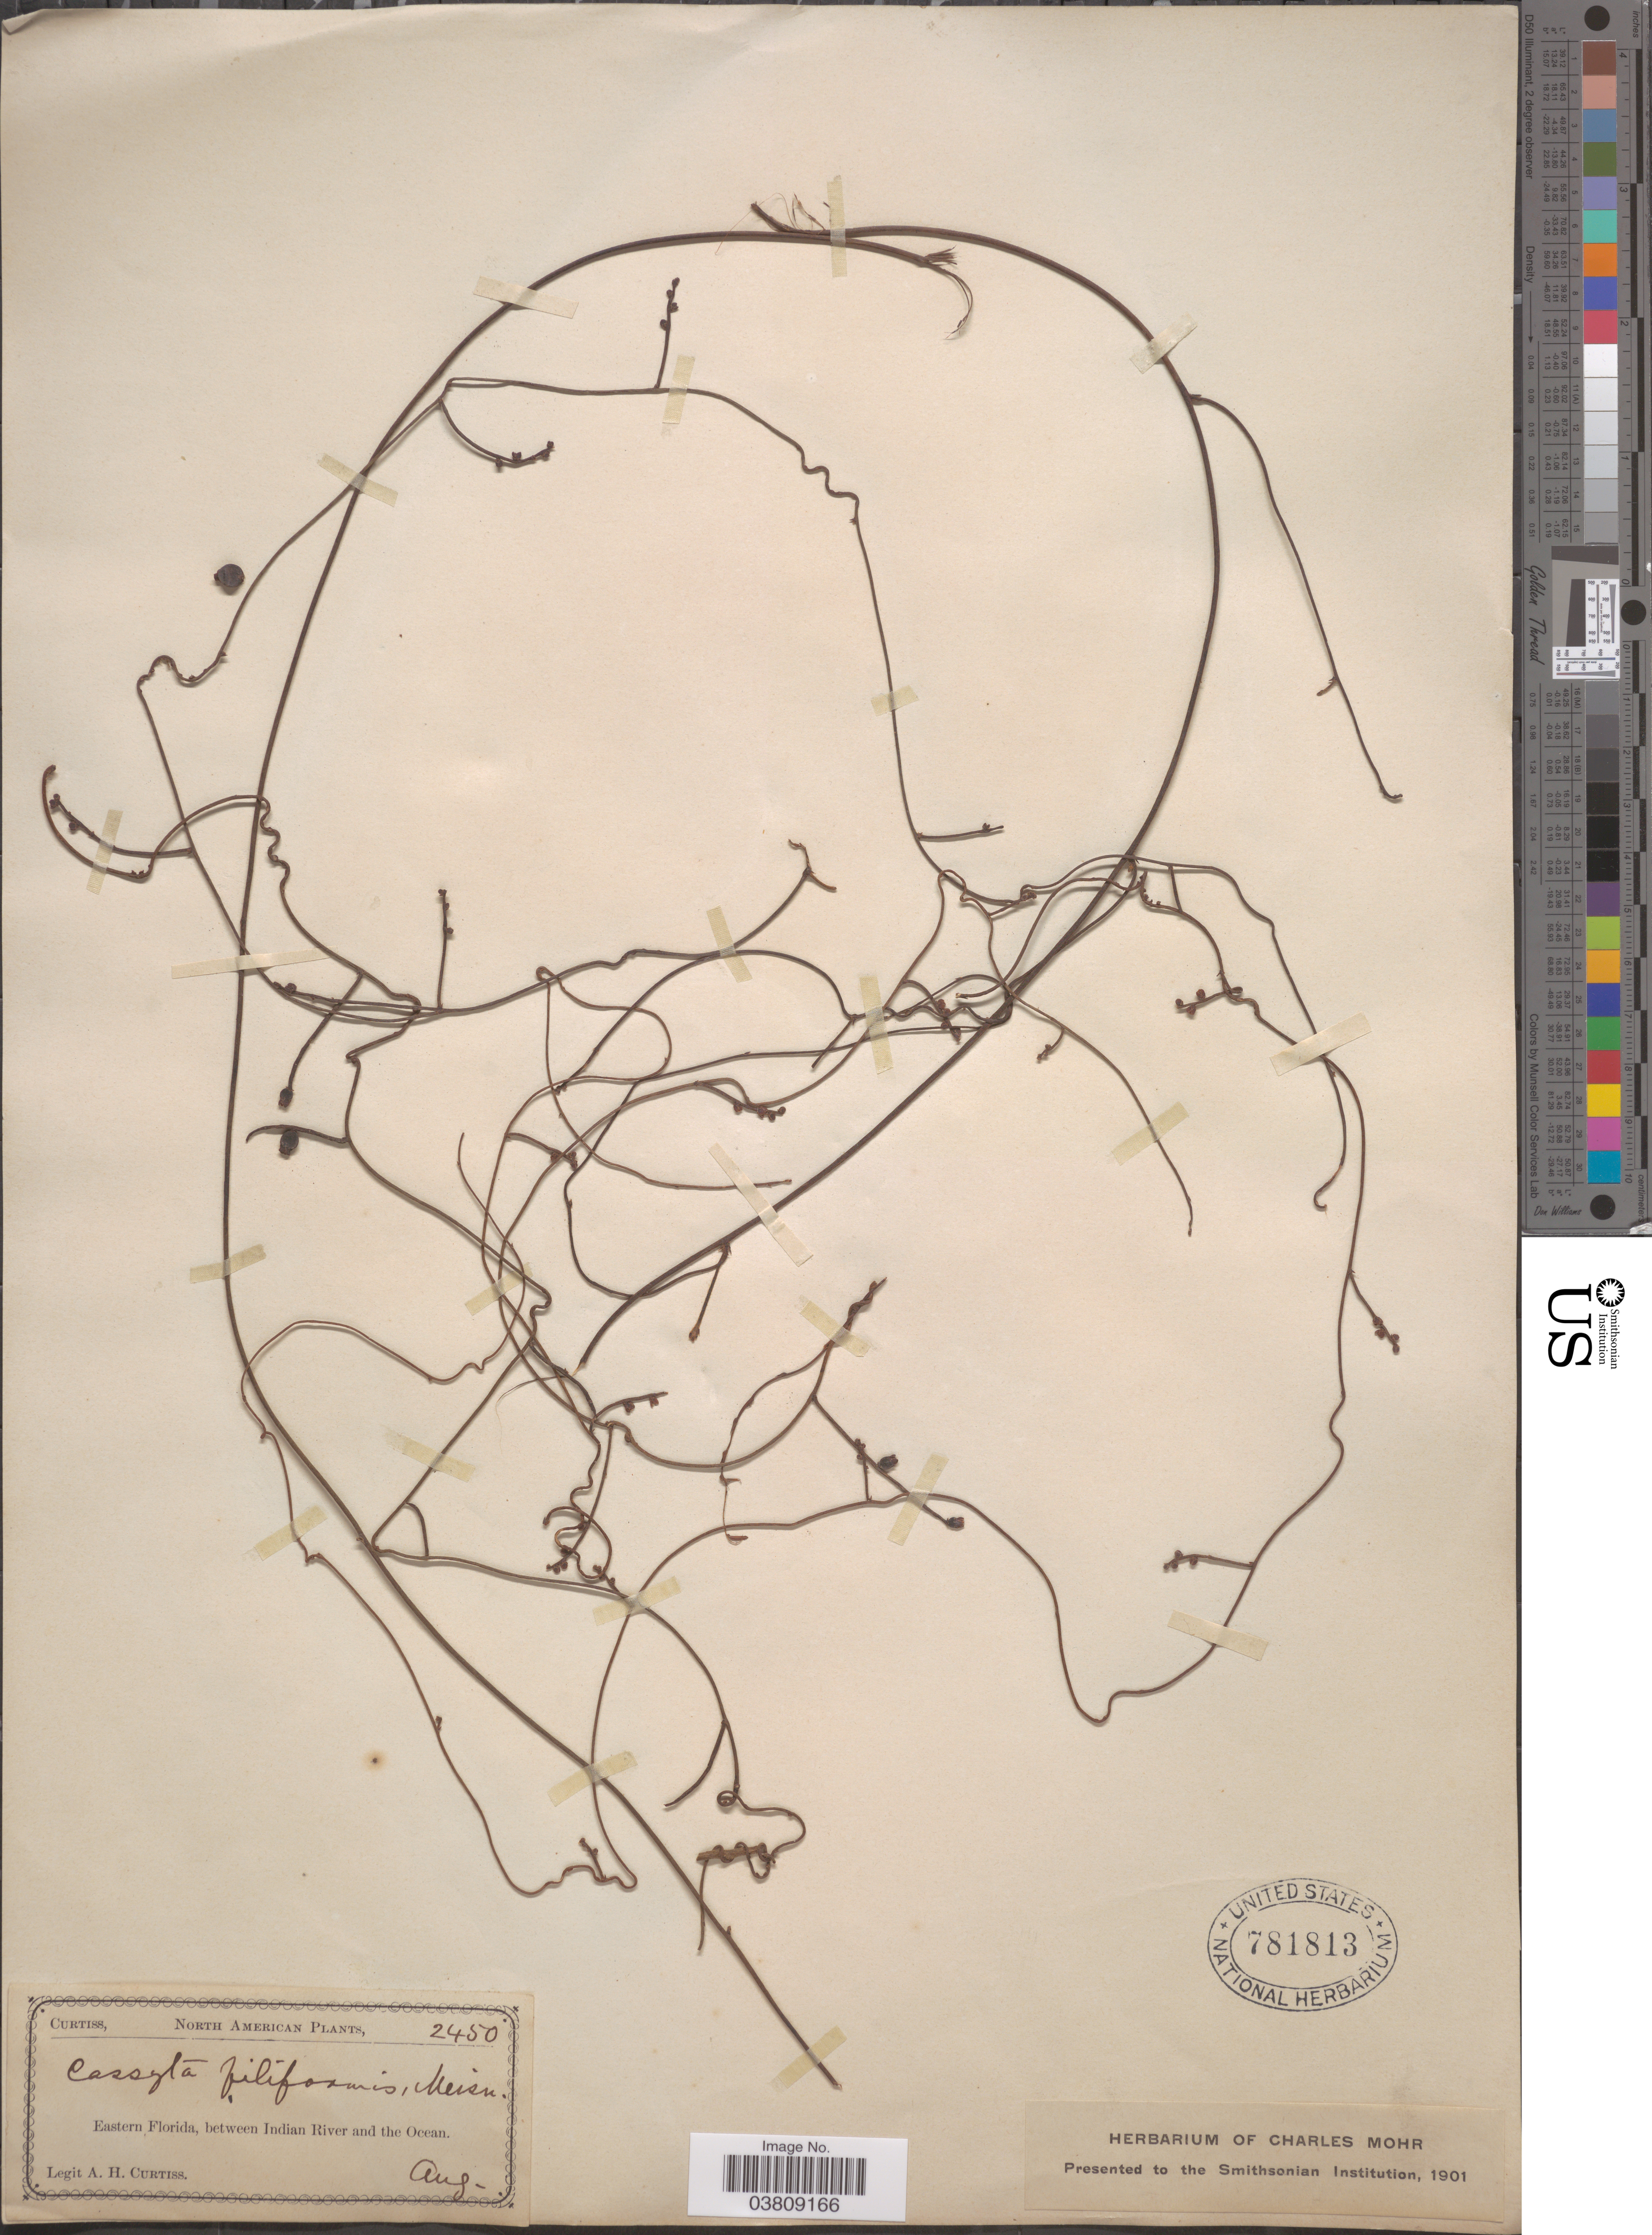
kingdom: Plantae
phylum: Tracheophyta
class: Magnoliopsida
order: Laurales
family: Lauraceae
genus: Cassytha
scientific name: Cassytha filiformis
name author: L.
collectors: A. H. Curtiss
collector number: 2450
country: United States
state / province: Florida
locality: North American. Eastern Florida, between Indian River and the Ocean.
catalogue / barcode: US 781813